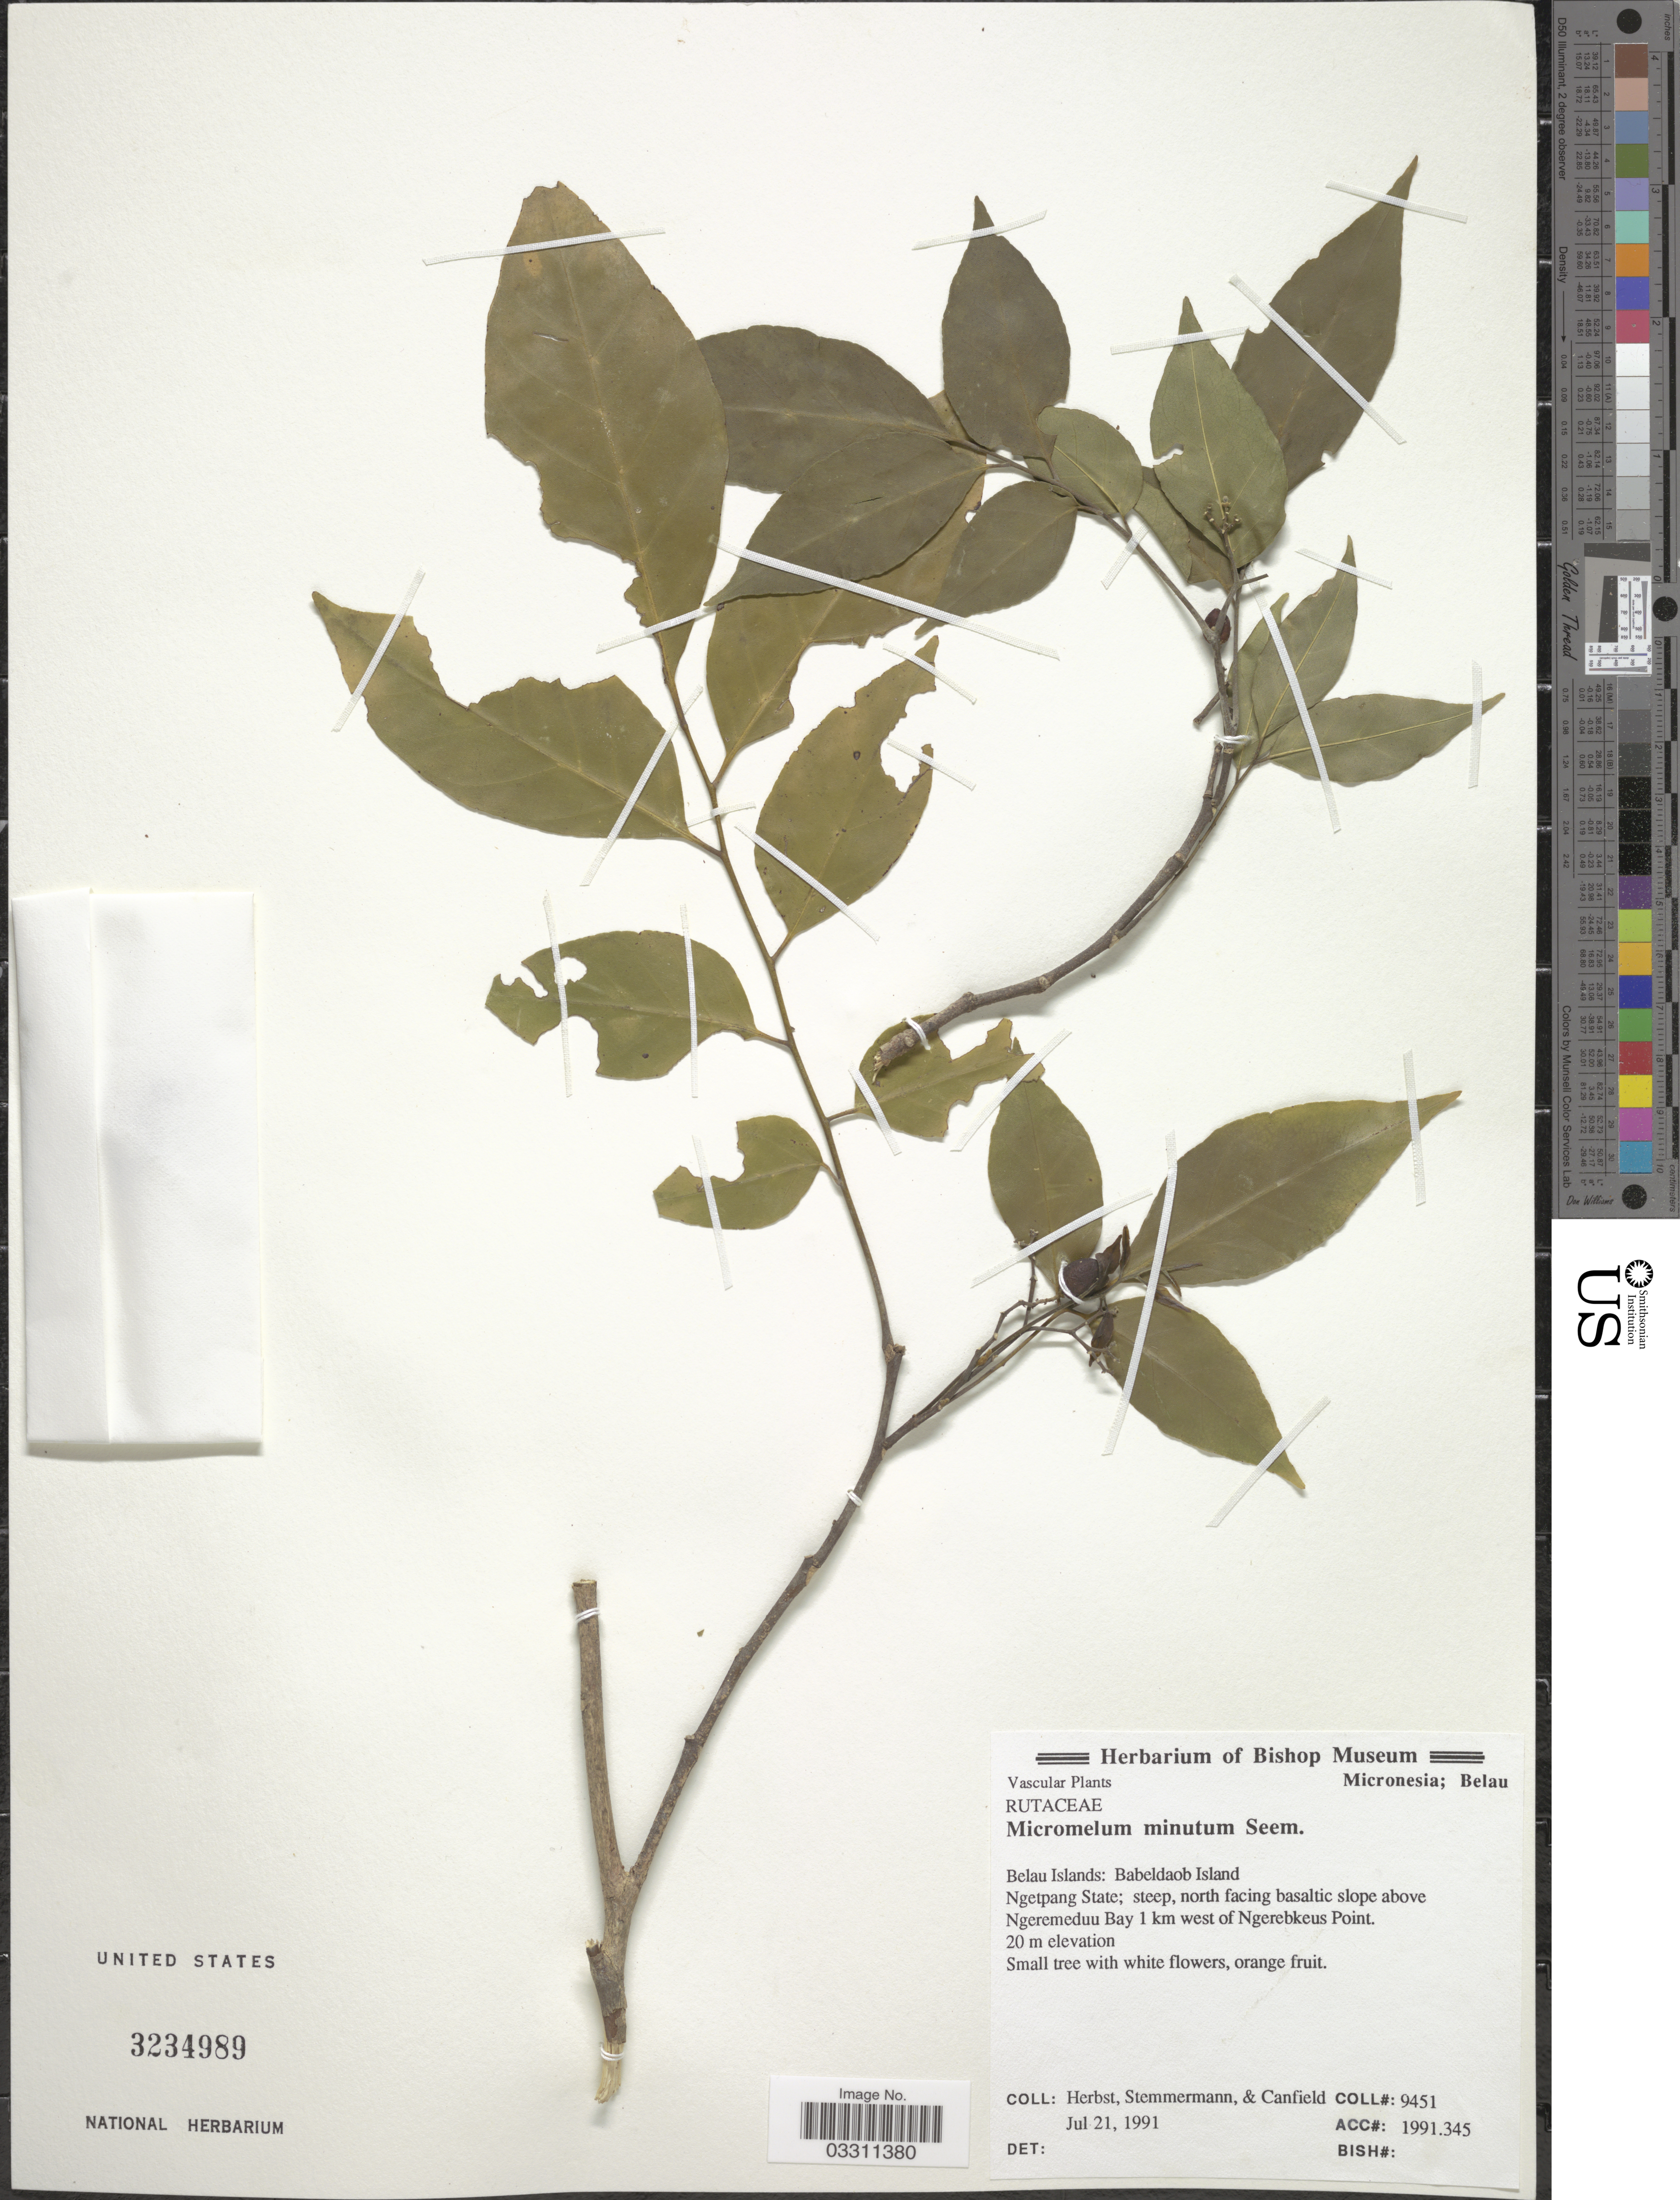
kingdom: Plantae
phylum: Tracheophyta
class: Magnoliopsida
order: Sapindales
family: Rutaceae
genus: Micromelum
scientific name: Micromelum minutum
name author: (G. Forst.) Wight & Arn.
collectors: -. Herbst, -. Stemmermann & -. Canfield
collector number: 9451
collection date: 1991-07-21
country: Palau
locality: Babeldaob Island. Ngetpang State; steep, north facing basaltic slope above Ngeremeduu Bay 1 km west of Ngerebkeus Point.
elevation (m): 20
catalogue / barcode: US 3234989